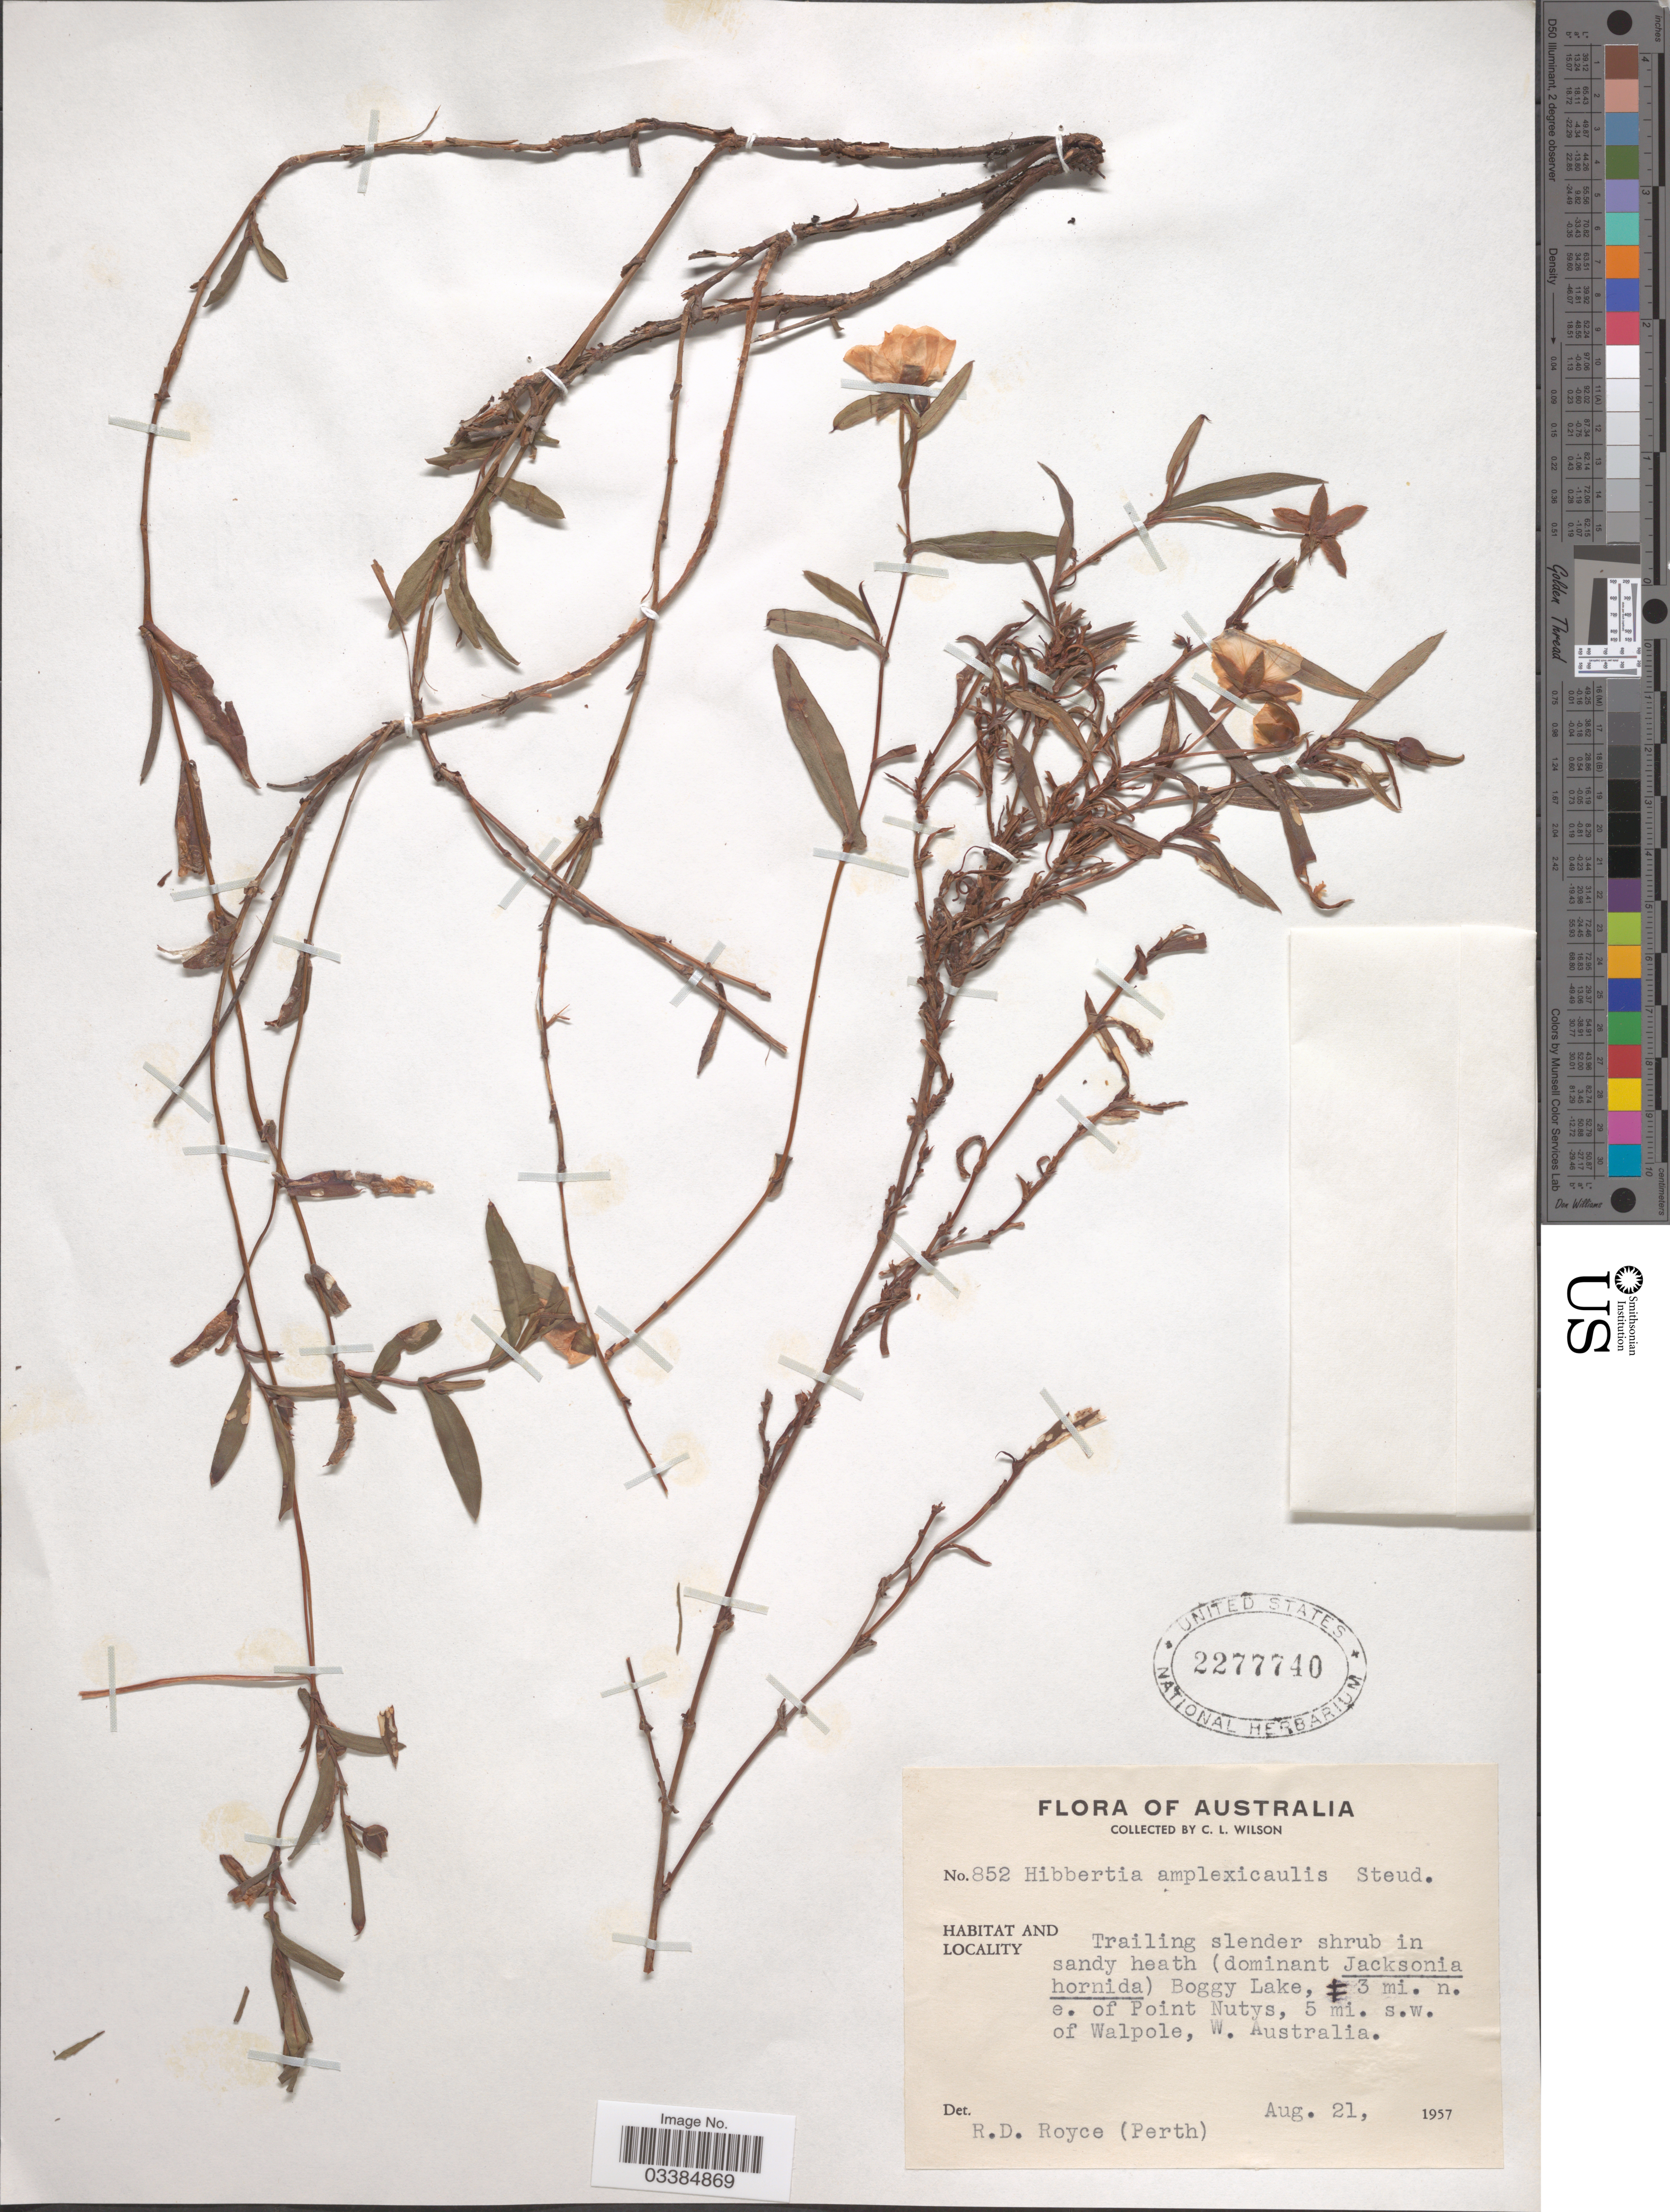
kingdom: Plantae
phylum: Tracheophyta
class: Magnoliopsida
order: Dilleniales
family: Dilleniaceae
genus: Hibbertia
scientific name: Hibbertia amplexicaulis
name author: Steud.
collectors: C. L. Wilson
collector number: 852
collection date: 1957-08-21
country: Australia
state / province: Western Australia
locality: Boggy Lake, ± 3 mi. n. e. of Point Nutys, 5 mi. s.w. of Walpole.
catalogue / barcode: US 2277740